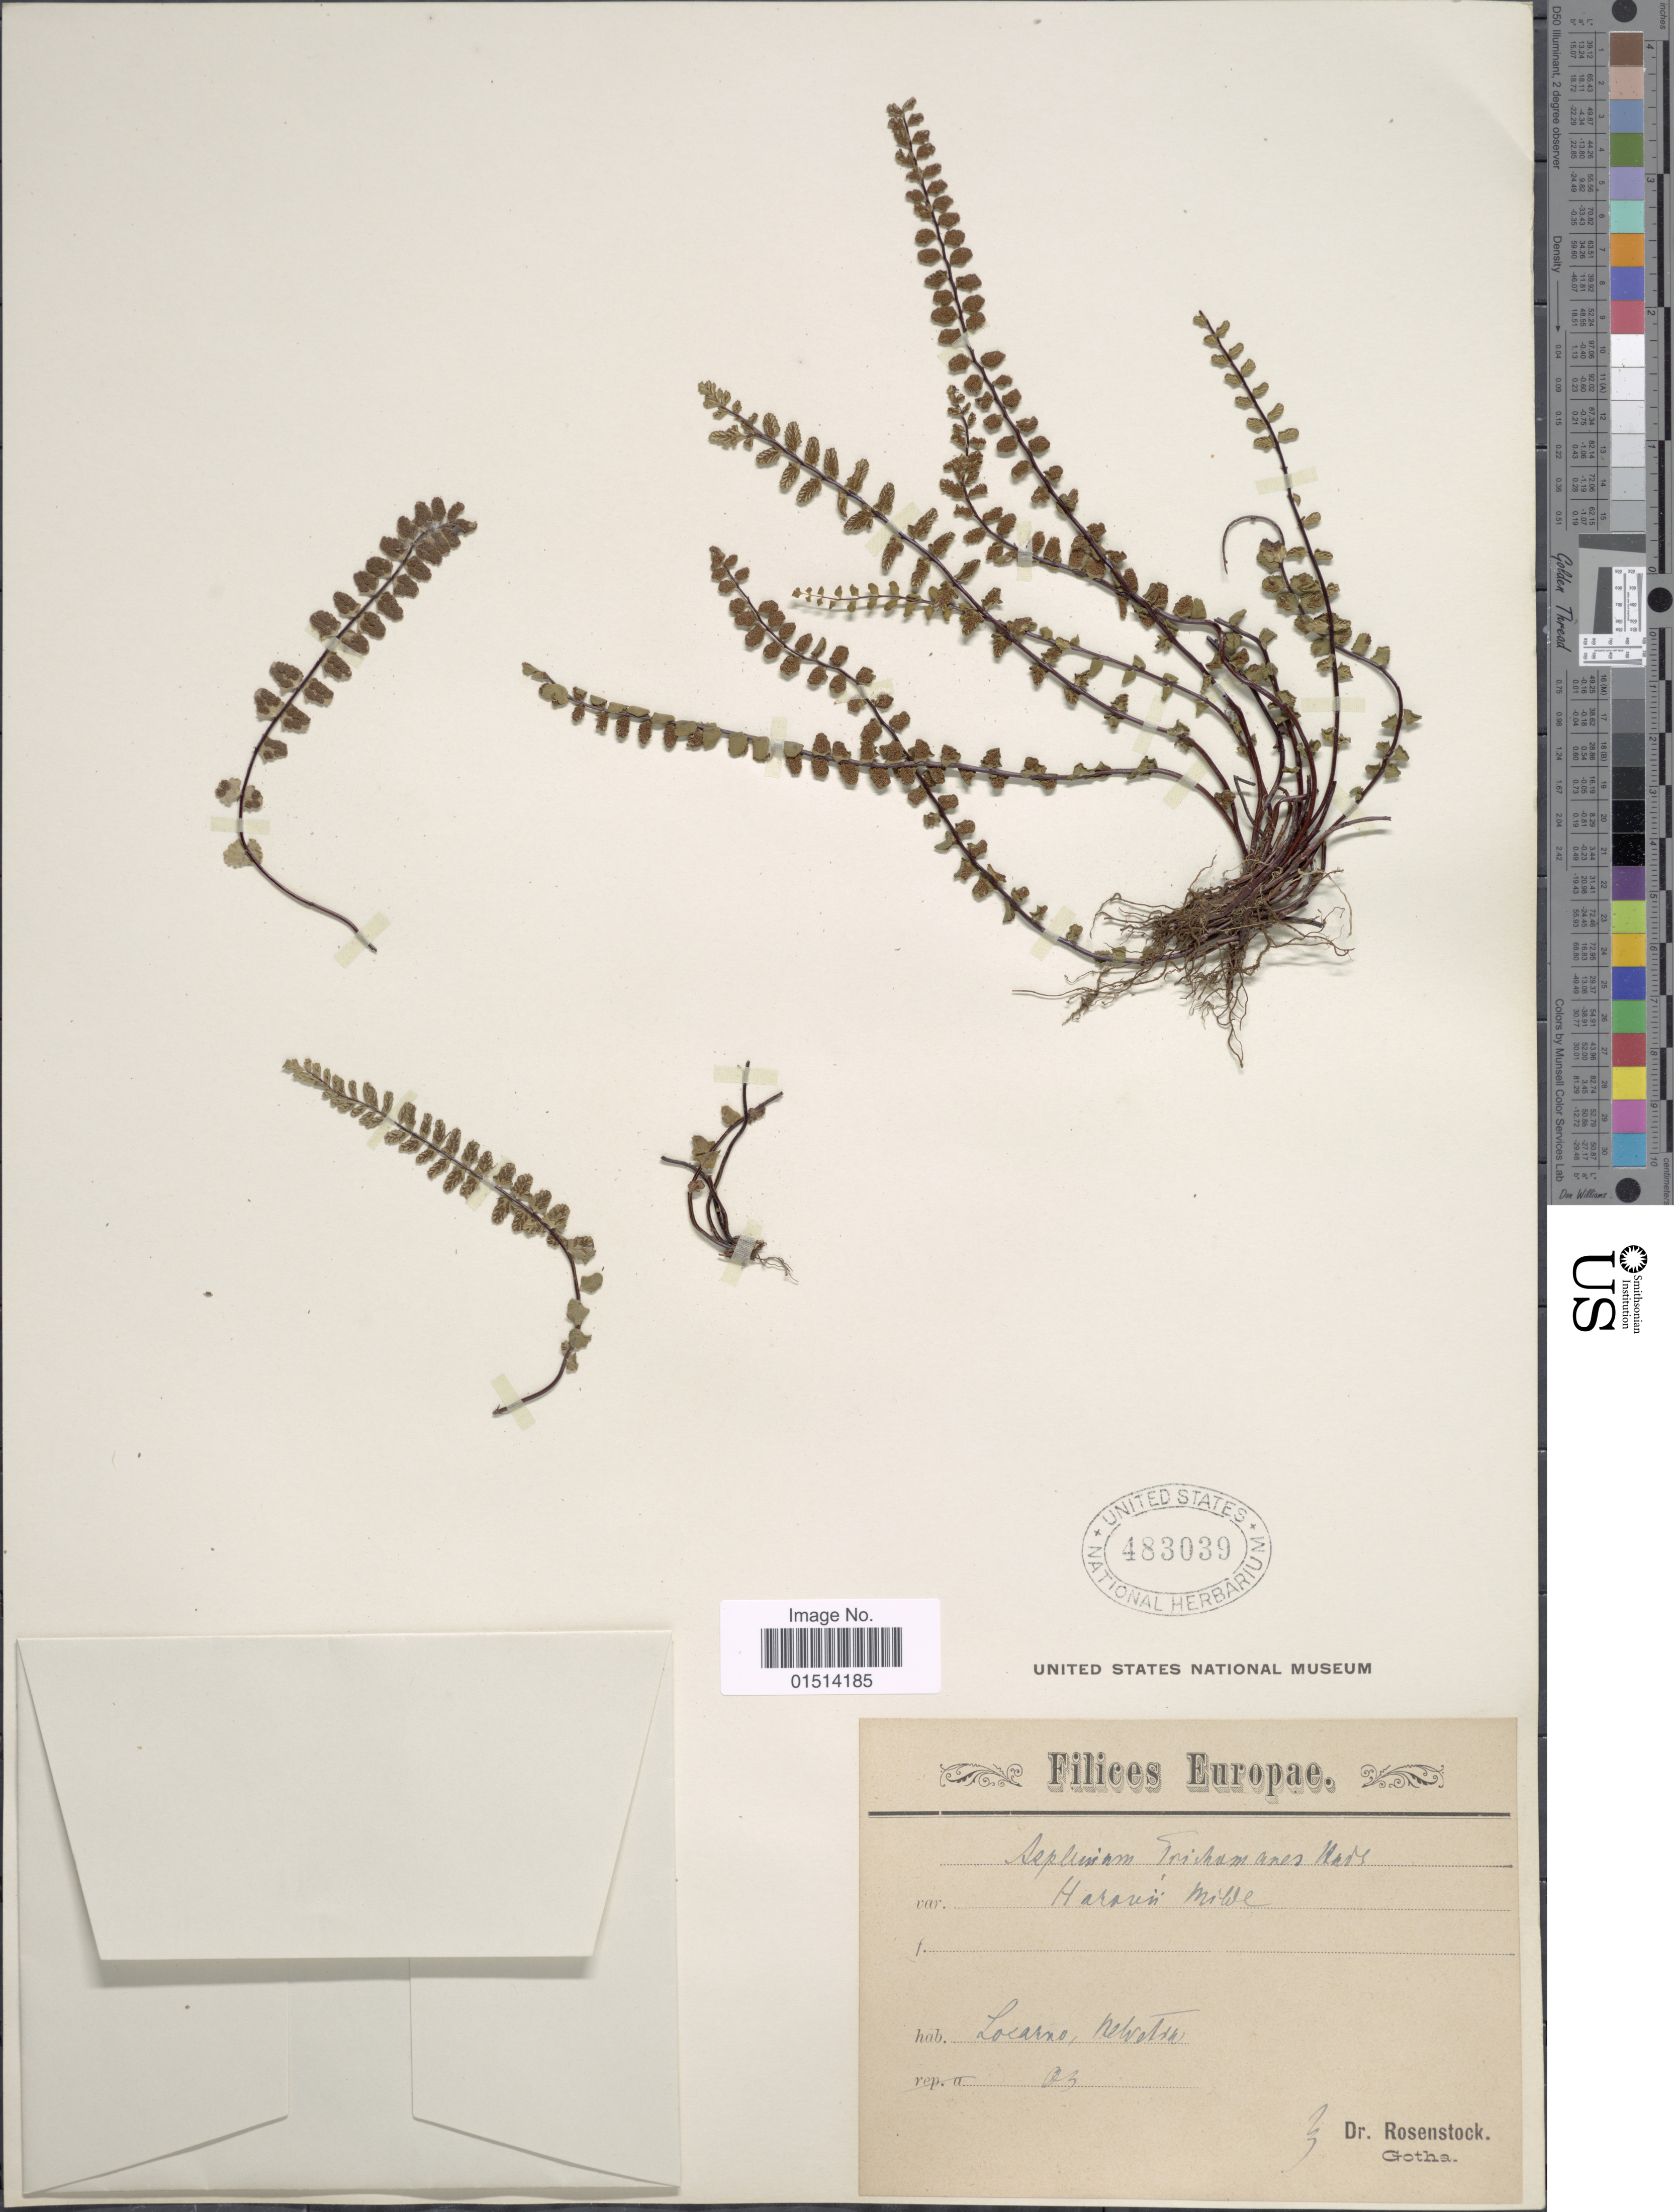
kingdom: Plantae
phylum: Tracheophyta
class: Polypodiopsida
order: Polypodiales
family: Aspleniaceae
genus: Asplenium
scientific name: Asplenium trichomanes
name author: L.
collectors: E. Rosenstock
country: Switzerland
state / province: Ticino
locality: Locarno, Helvetia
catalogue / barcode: US 483039